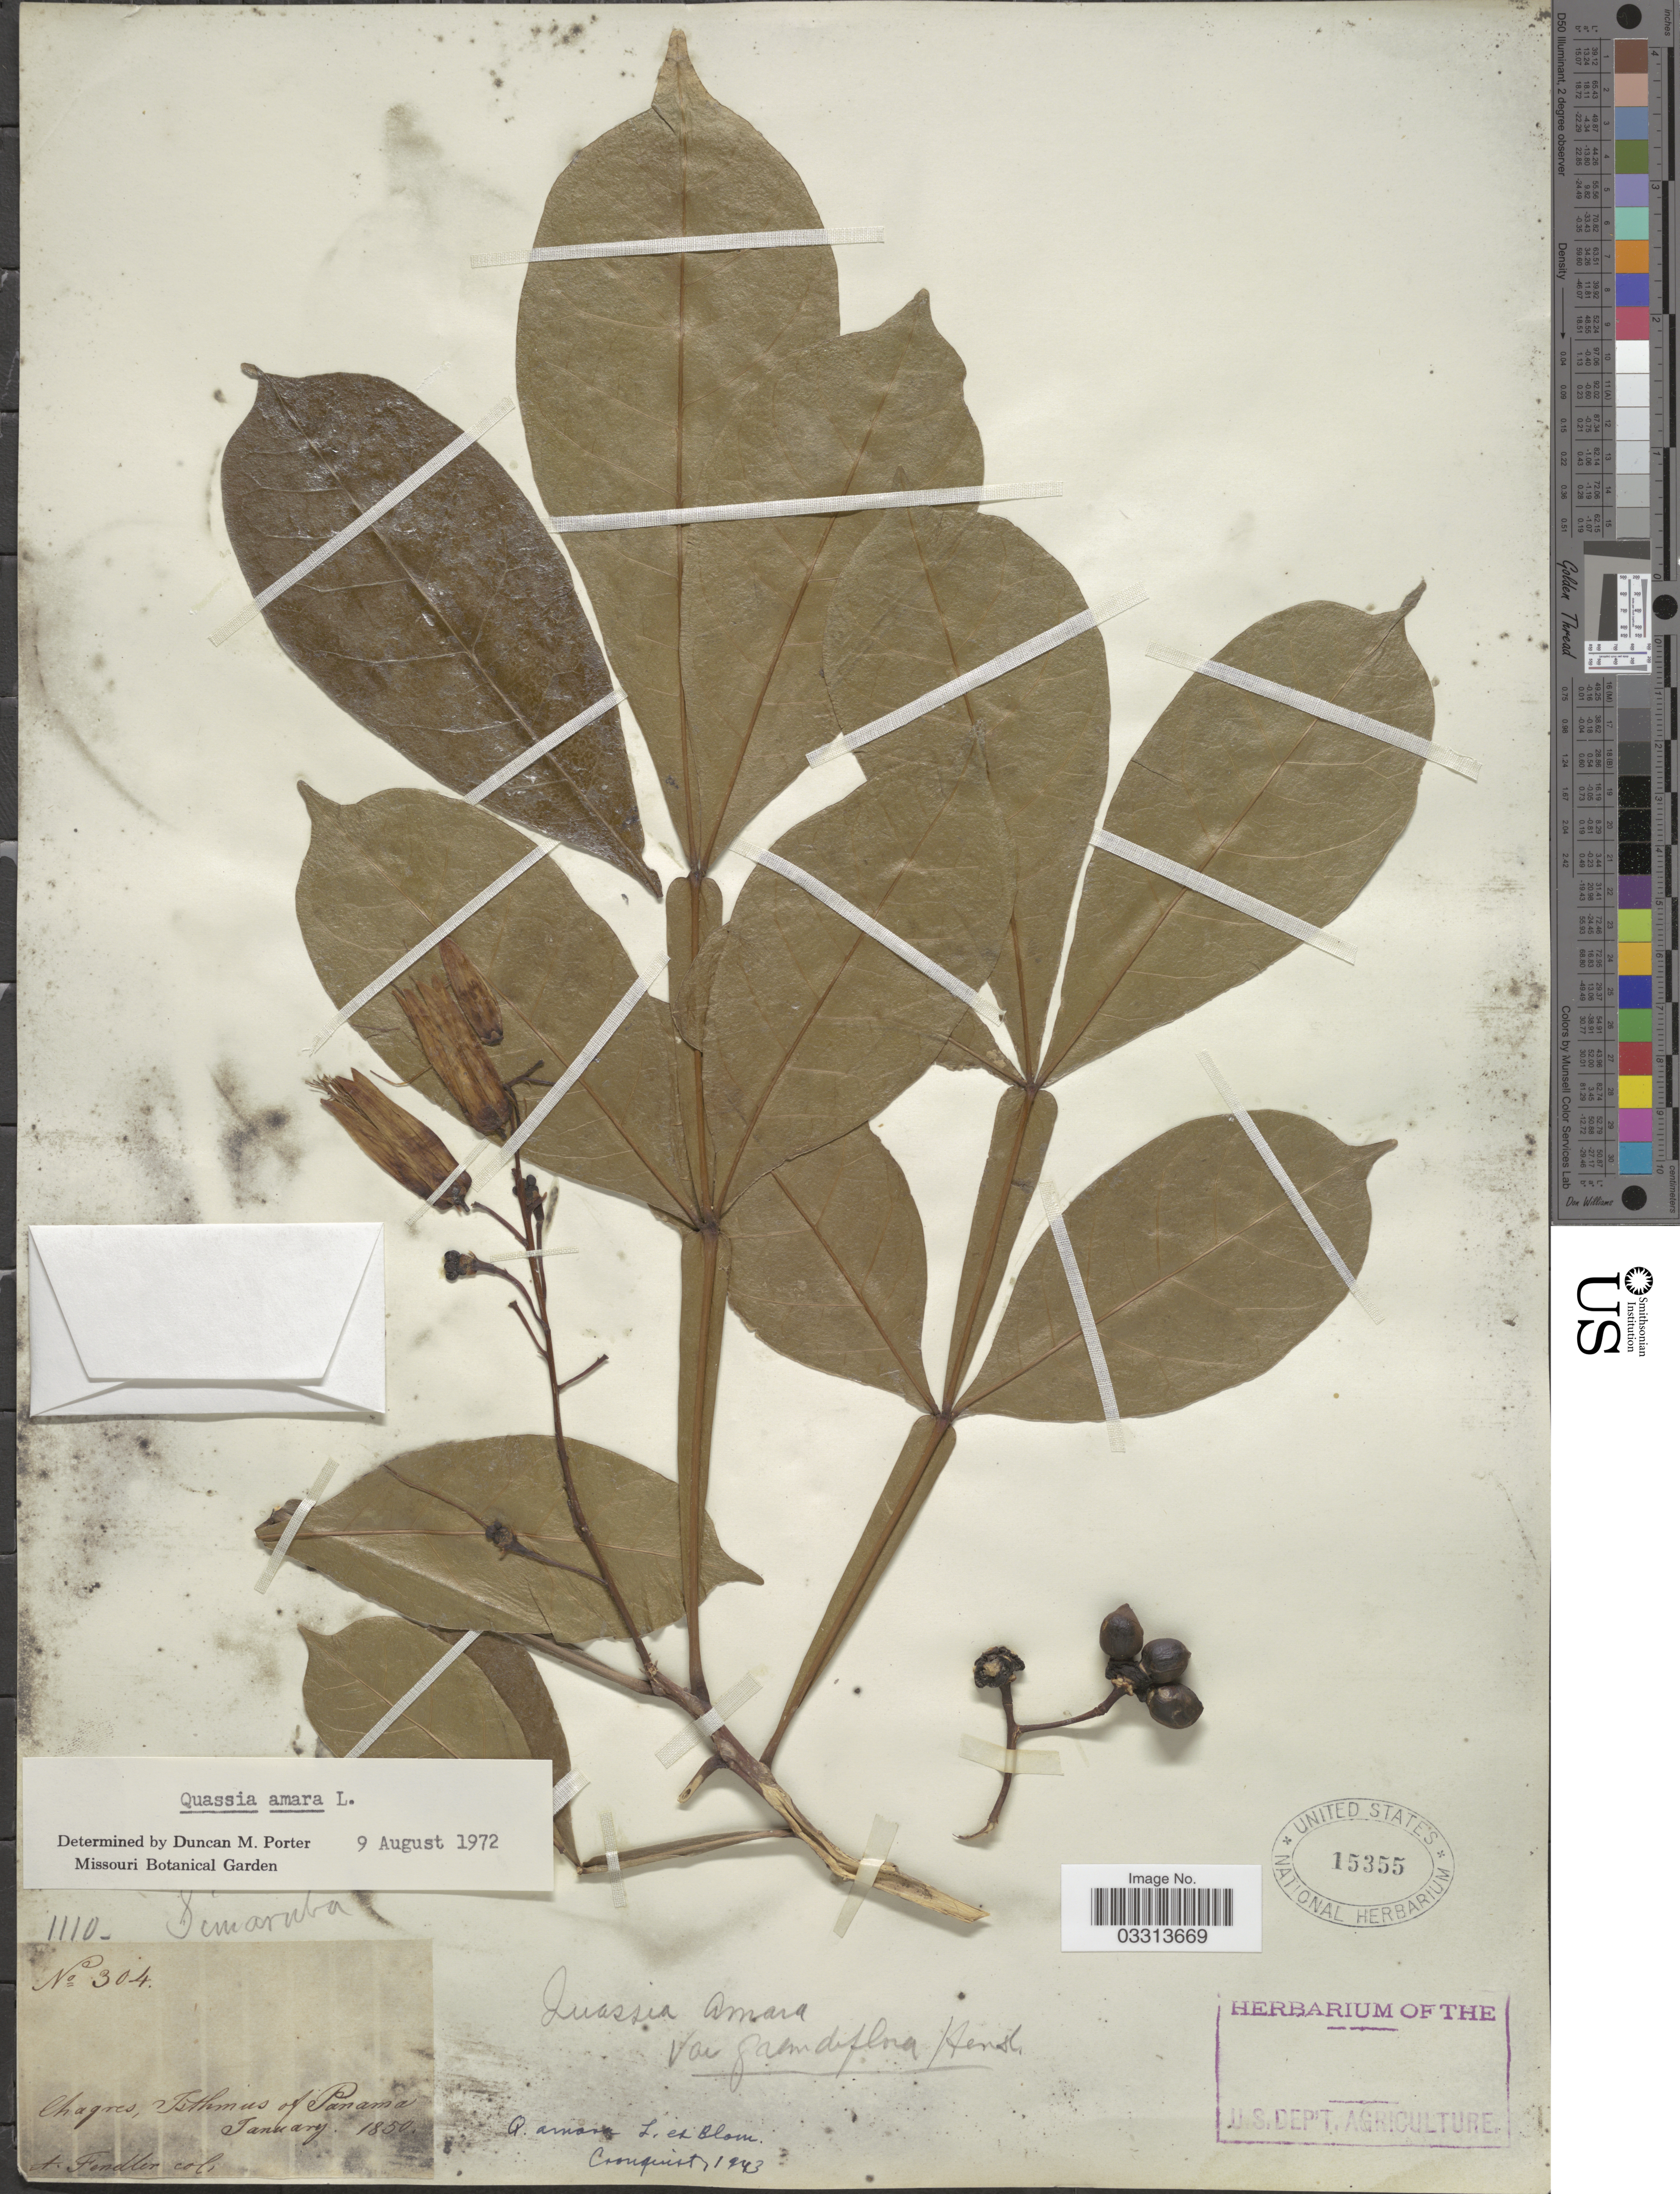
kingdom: Plantae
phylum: Tracheophyta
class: Magnoliopsida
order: Sapindales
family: Simaroubaceae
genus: Quassia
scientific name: Quassia amara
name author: L.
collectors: A. Fendler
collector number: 304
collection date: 1850-01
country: Panama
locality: Chagres, Isthmus of Panama.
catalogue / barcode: US 15355